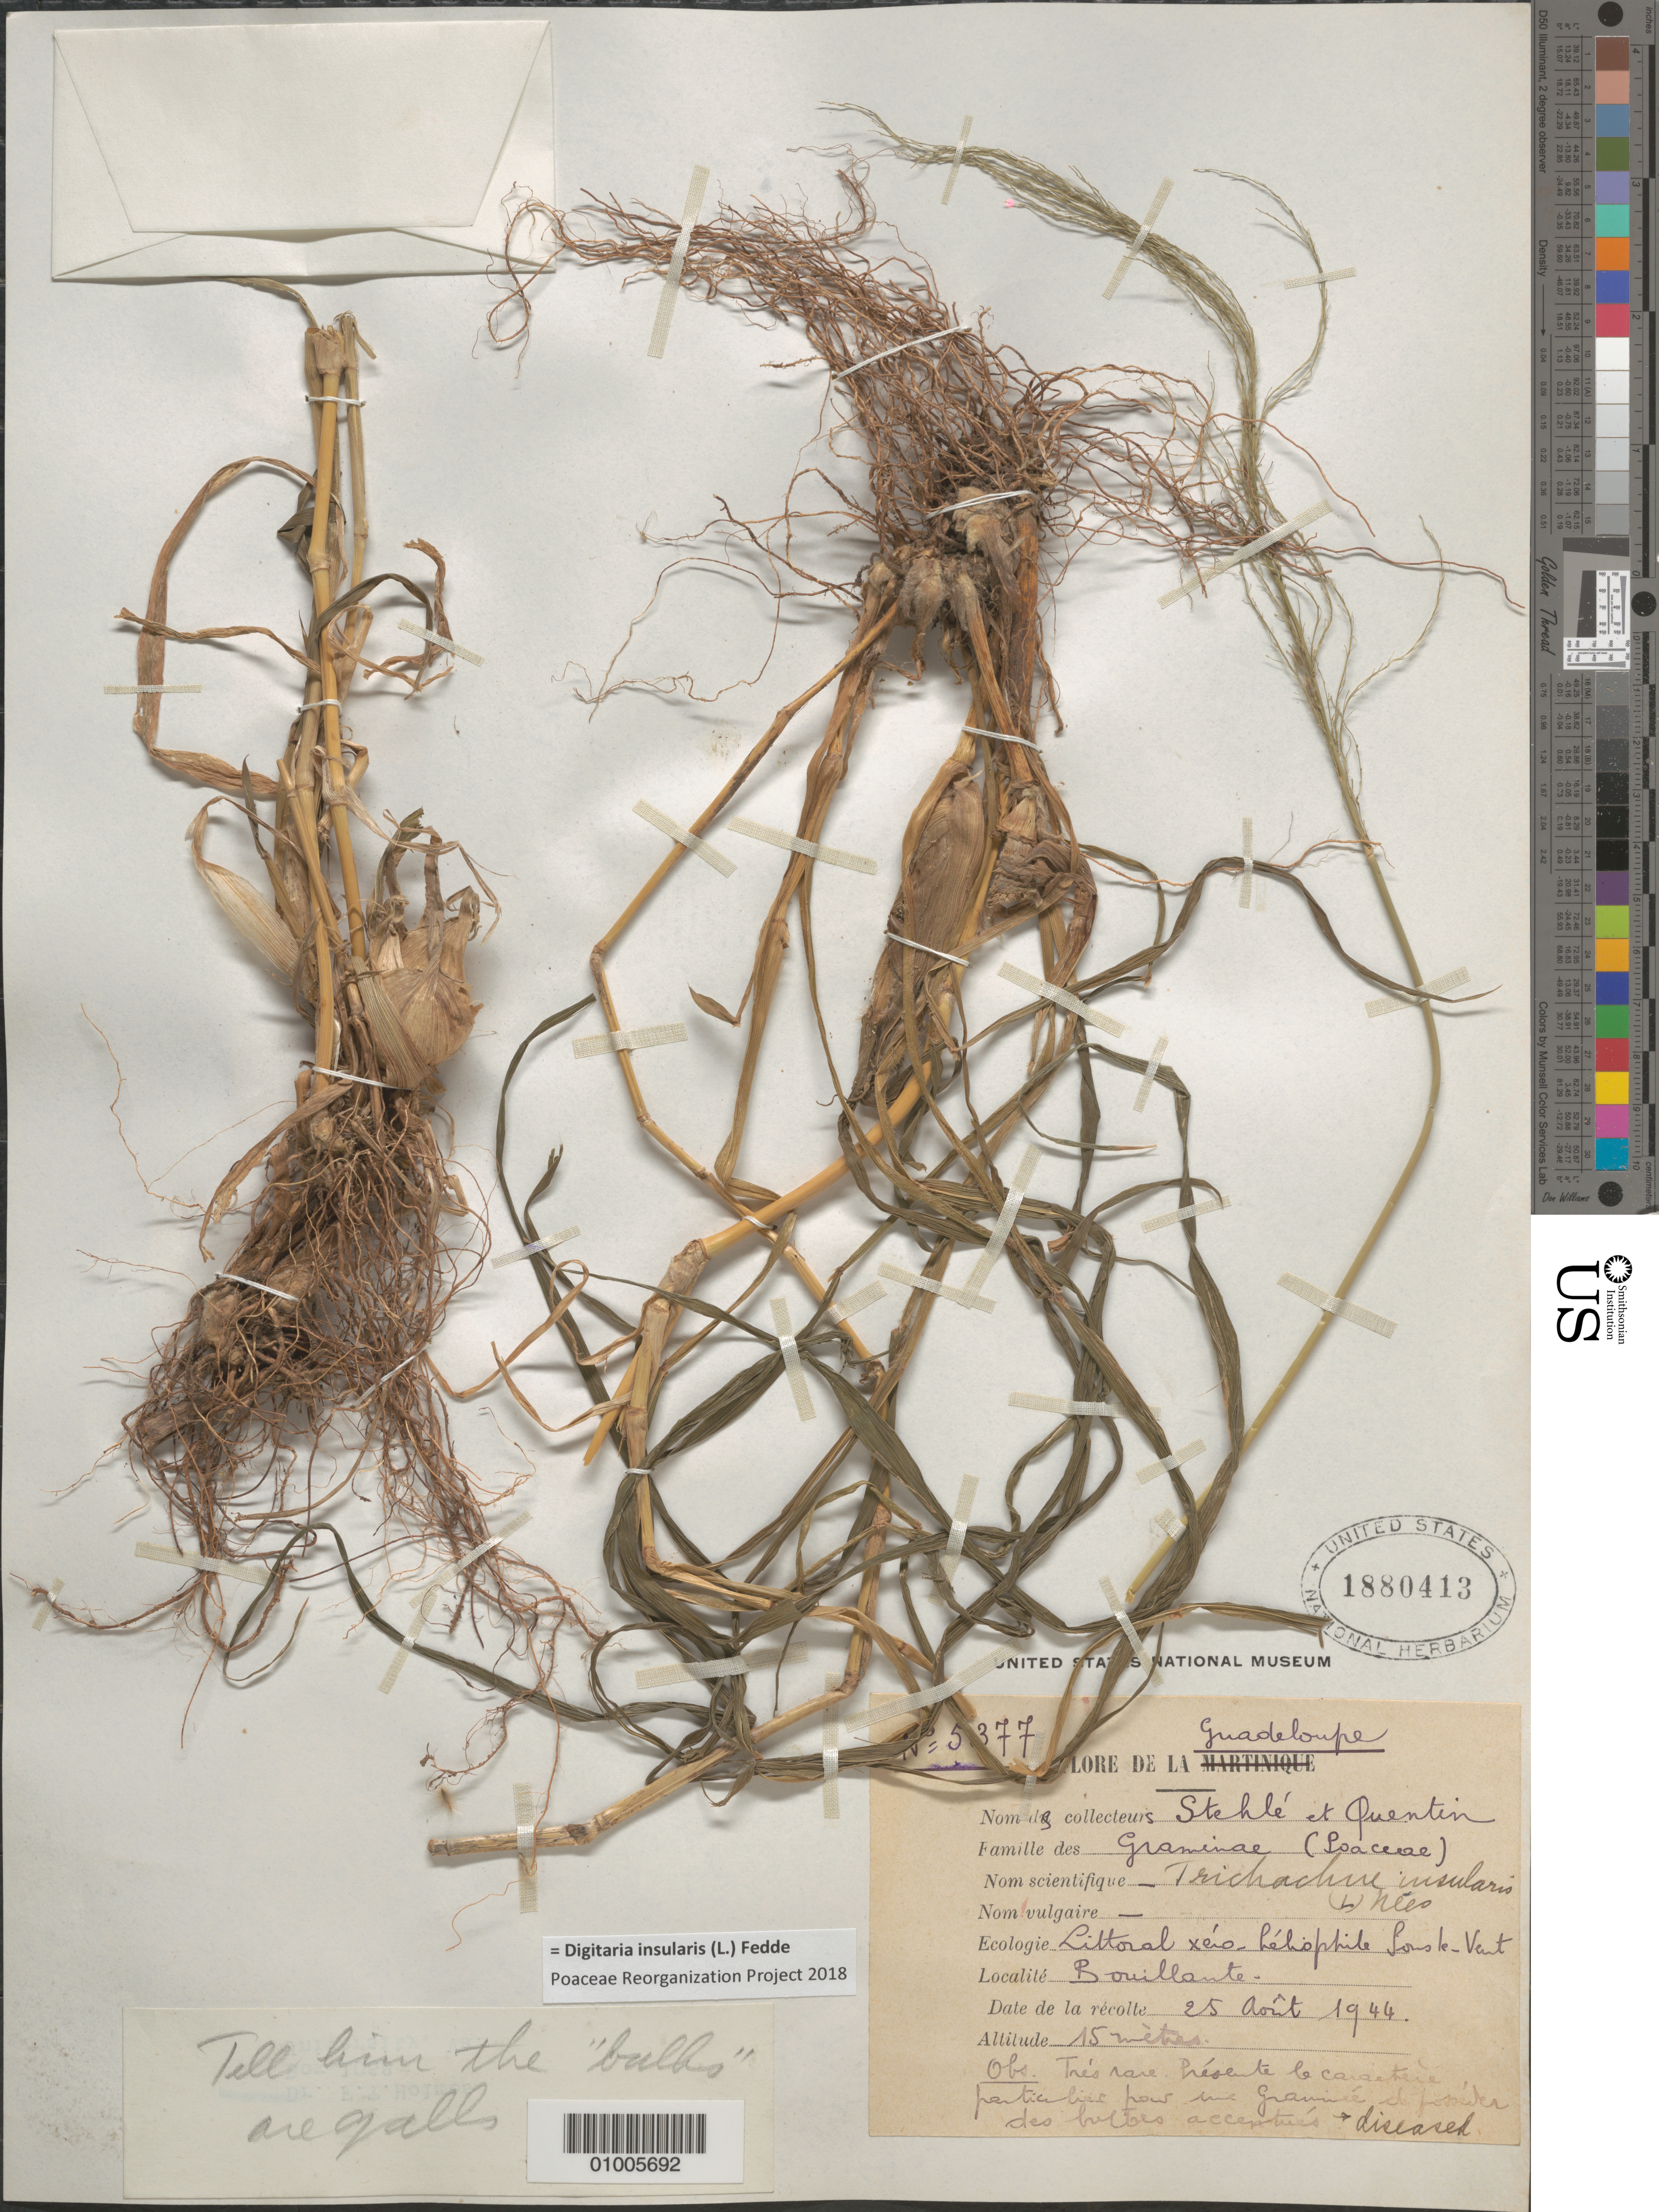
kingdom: Plantae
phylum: Tracheophyta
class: Liliopsida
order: Poales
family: Poaceae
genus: Digitaria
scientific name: Digitaria insularis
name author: (L.) Mez ex Ekman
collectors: H. Stehlé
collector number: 5377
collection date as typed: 25 Apr 1944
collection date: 1944-04-25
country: Guadeloupe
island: Basse Terre [Guadeloupe]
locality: Bouillant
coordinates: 0 N, 0 E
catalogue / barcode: US 1880413